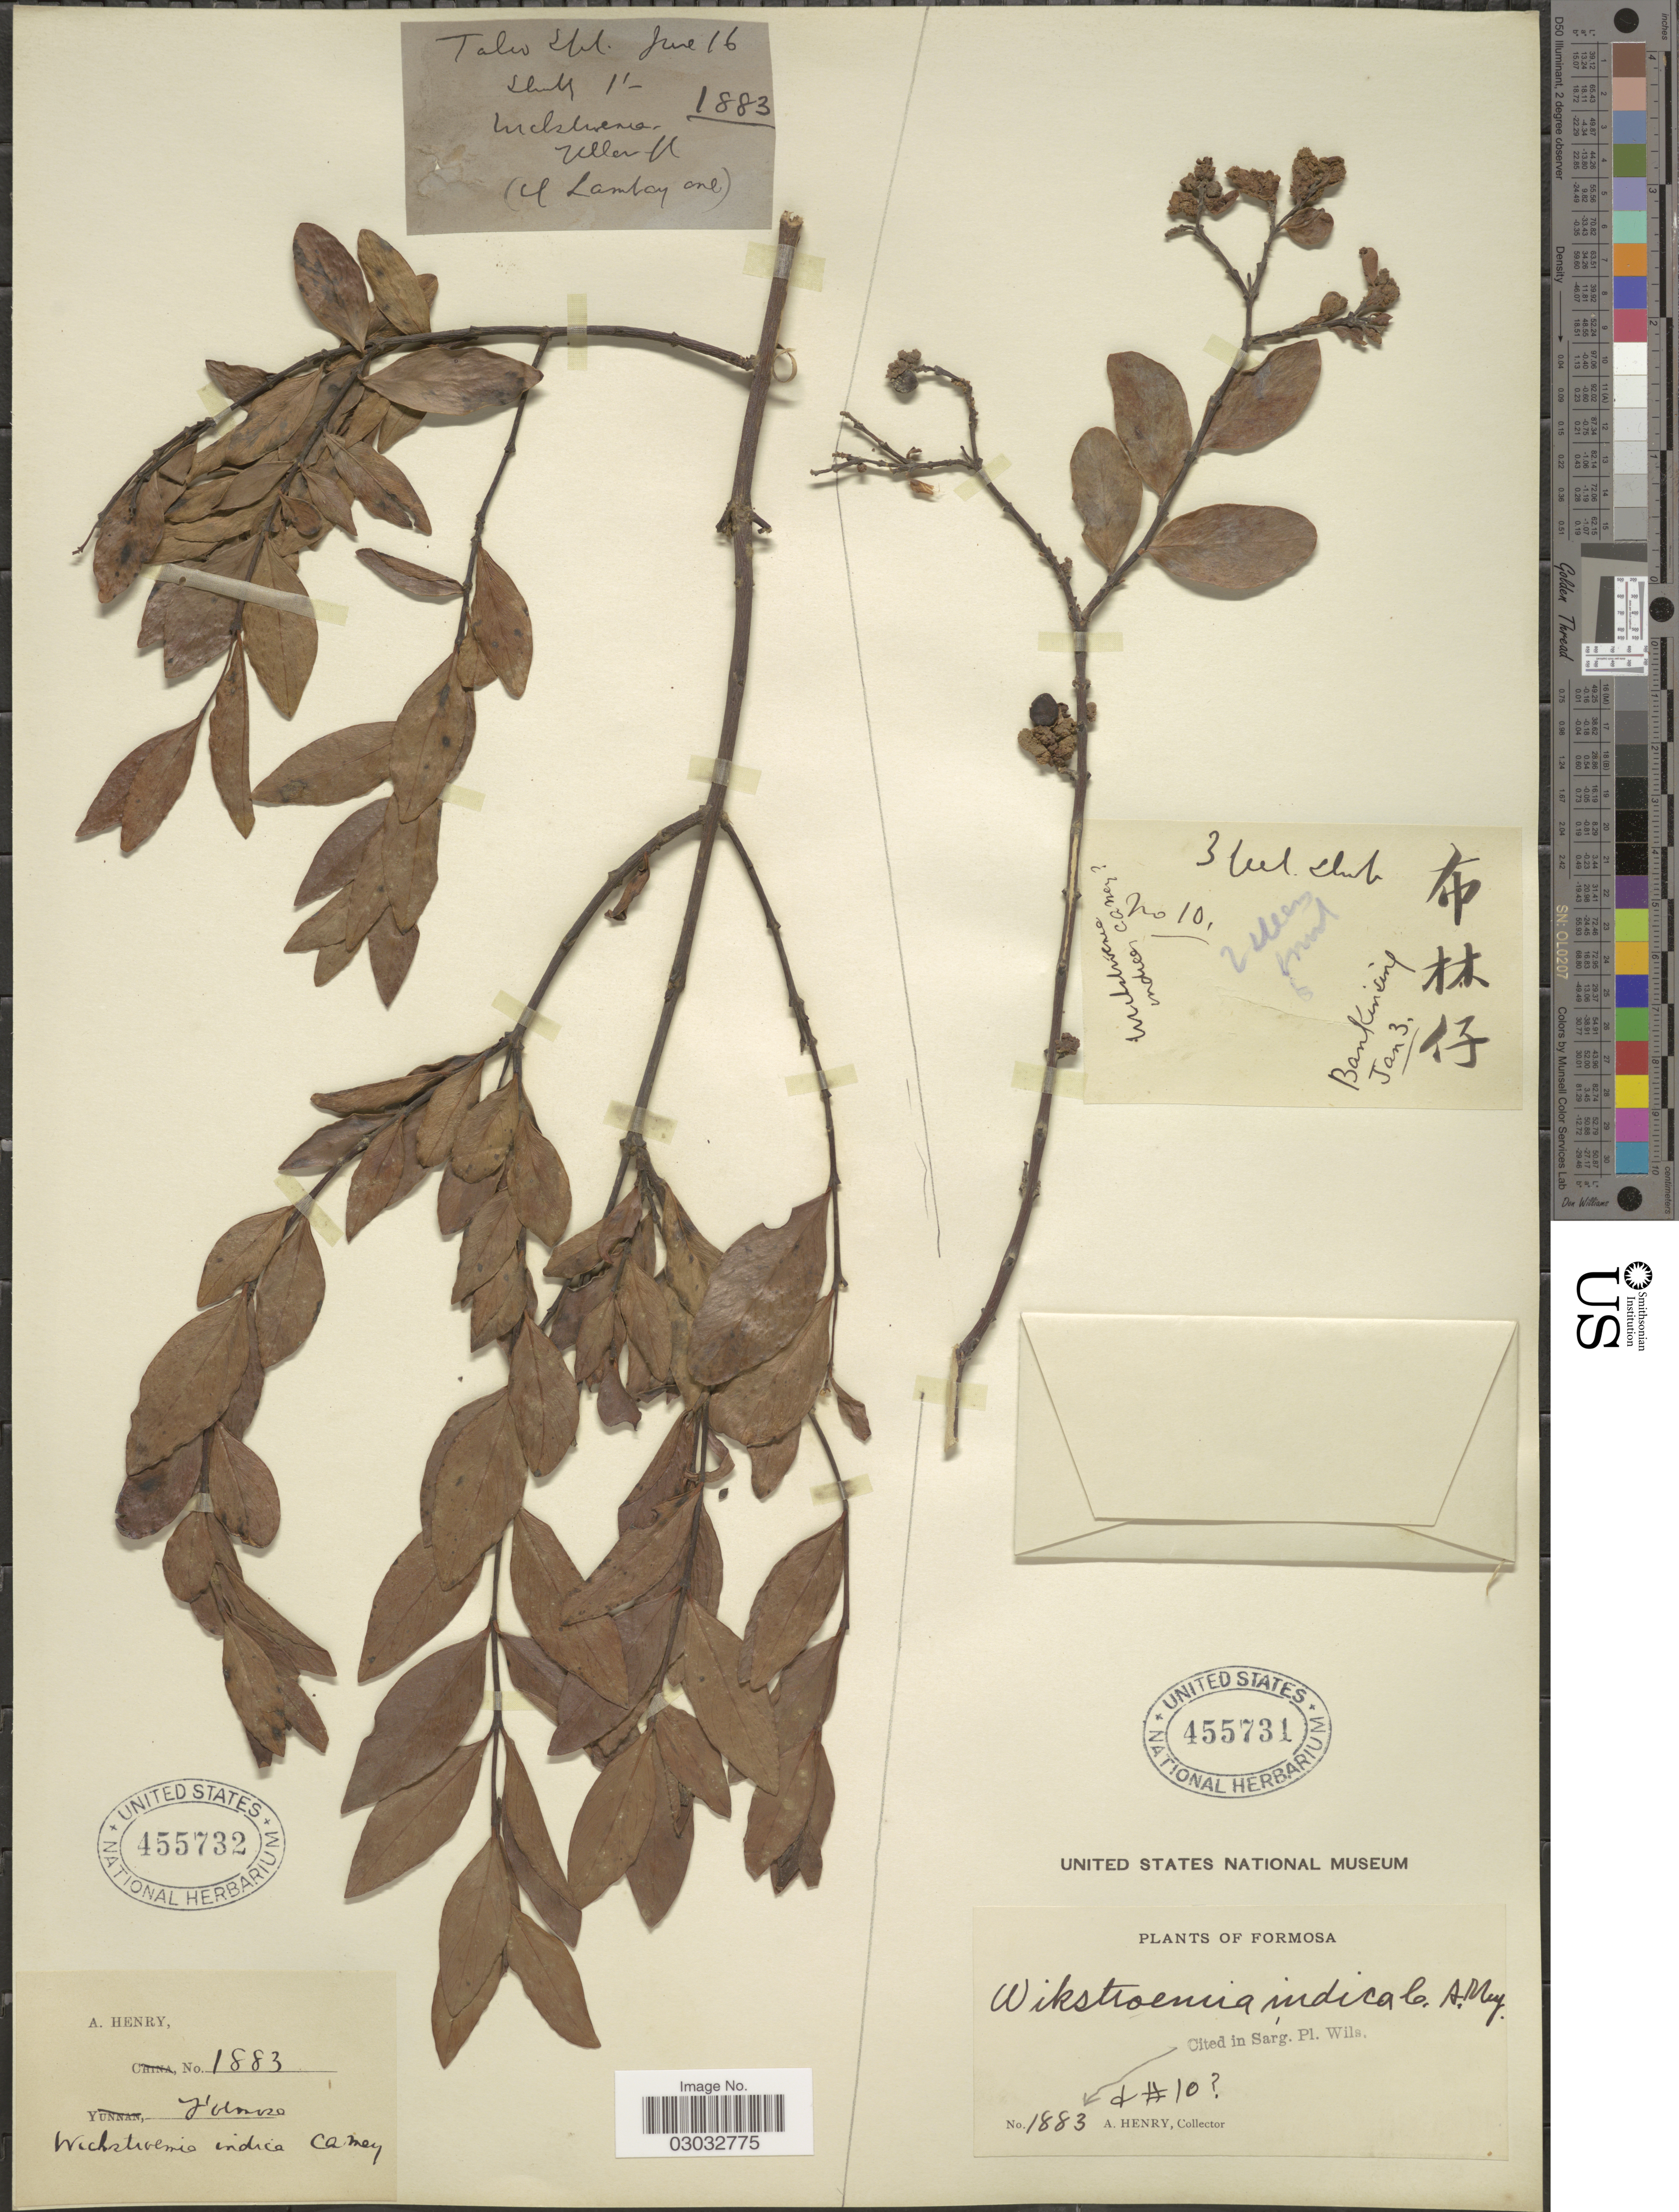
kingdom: Plantae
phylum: Tracheophyta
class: Magnoliopsida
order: Malvales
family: Thymelaeaceae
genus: Wikstroemia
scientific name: Wikstroemia indica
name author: (L.) C.A. Mey.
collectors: A. Henry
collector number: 1883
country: Taiwan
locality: Formosa.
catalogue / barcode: US 455732